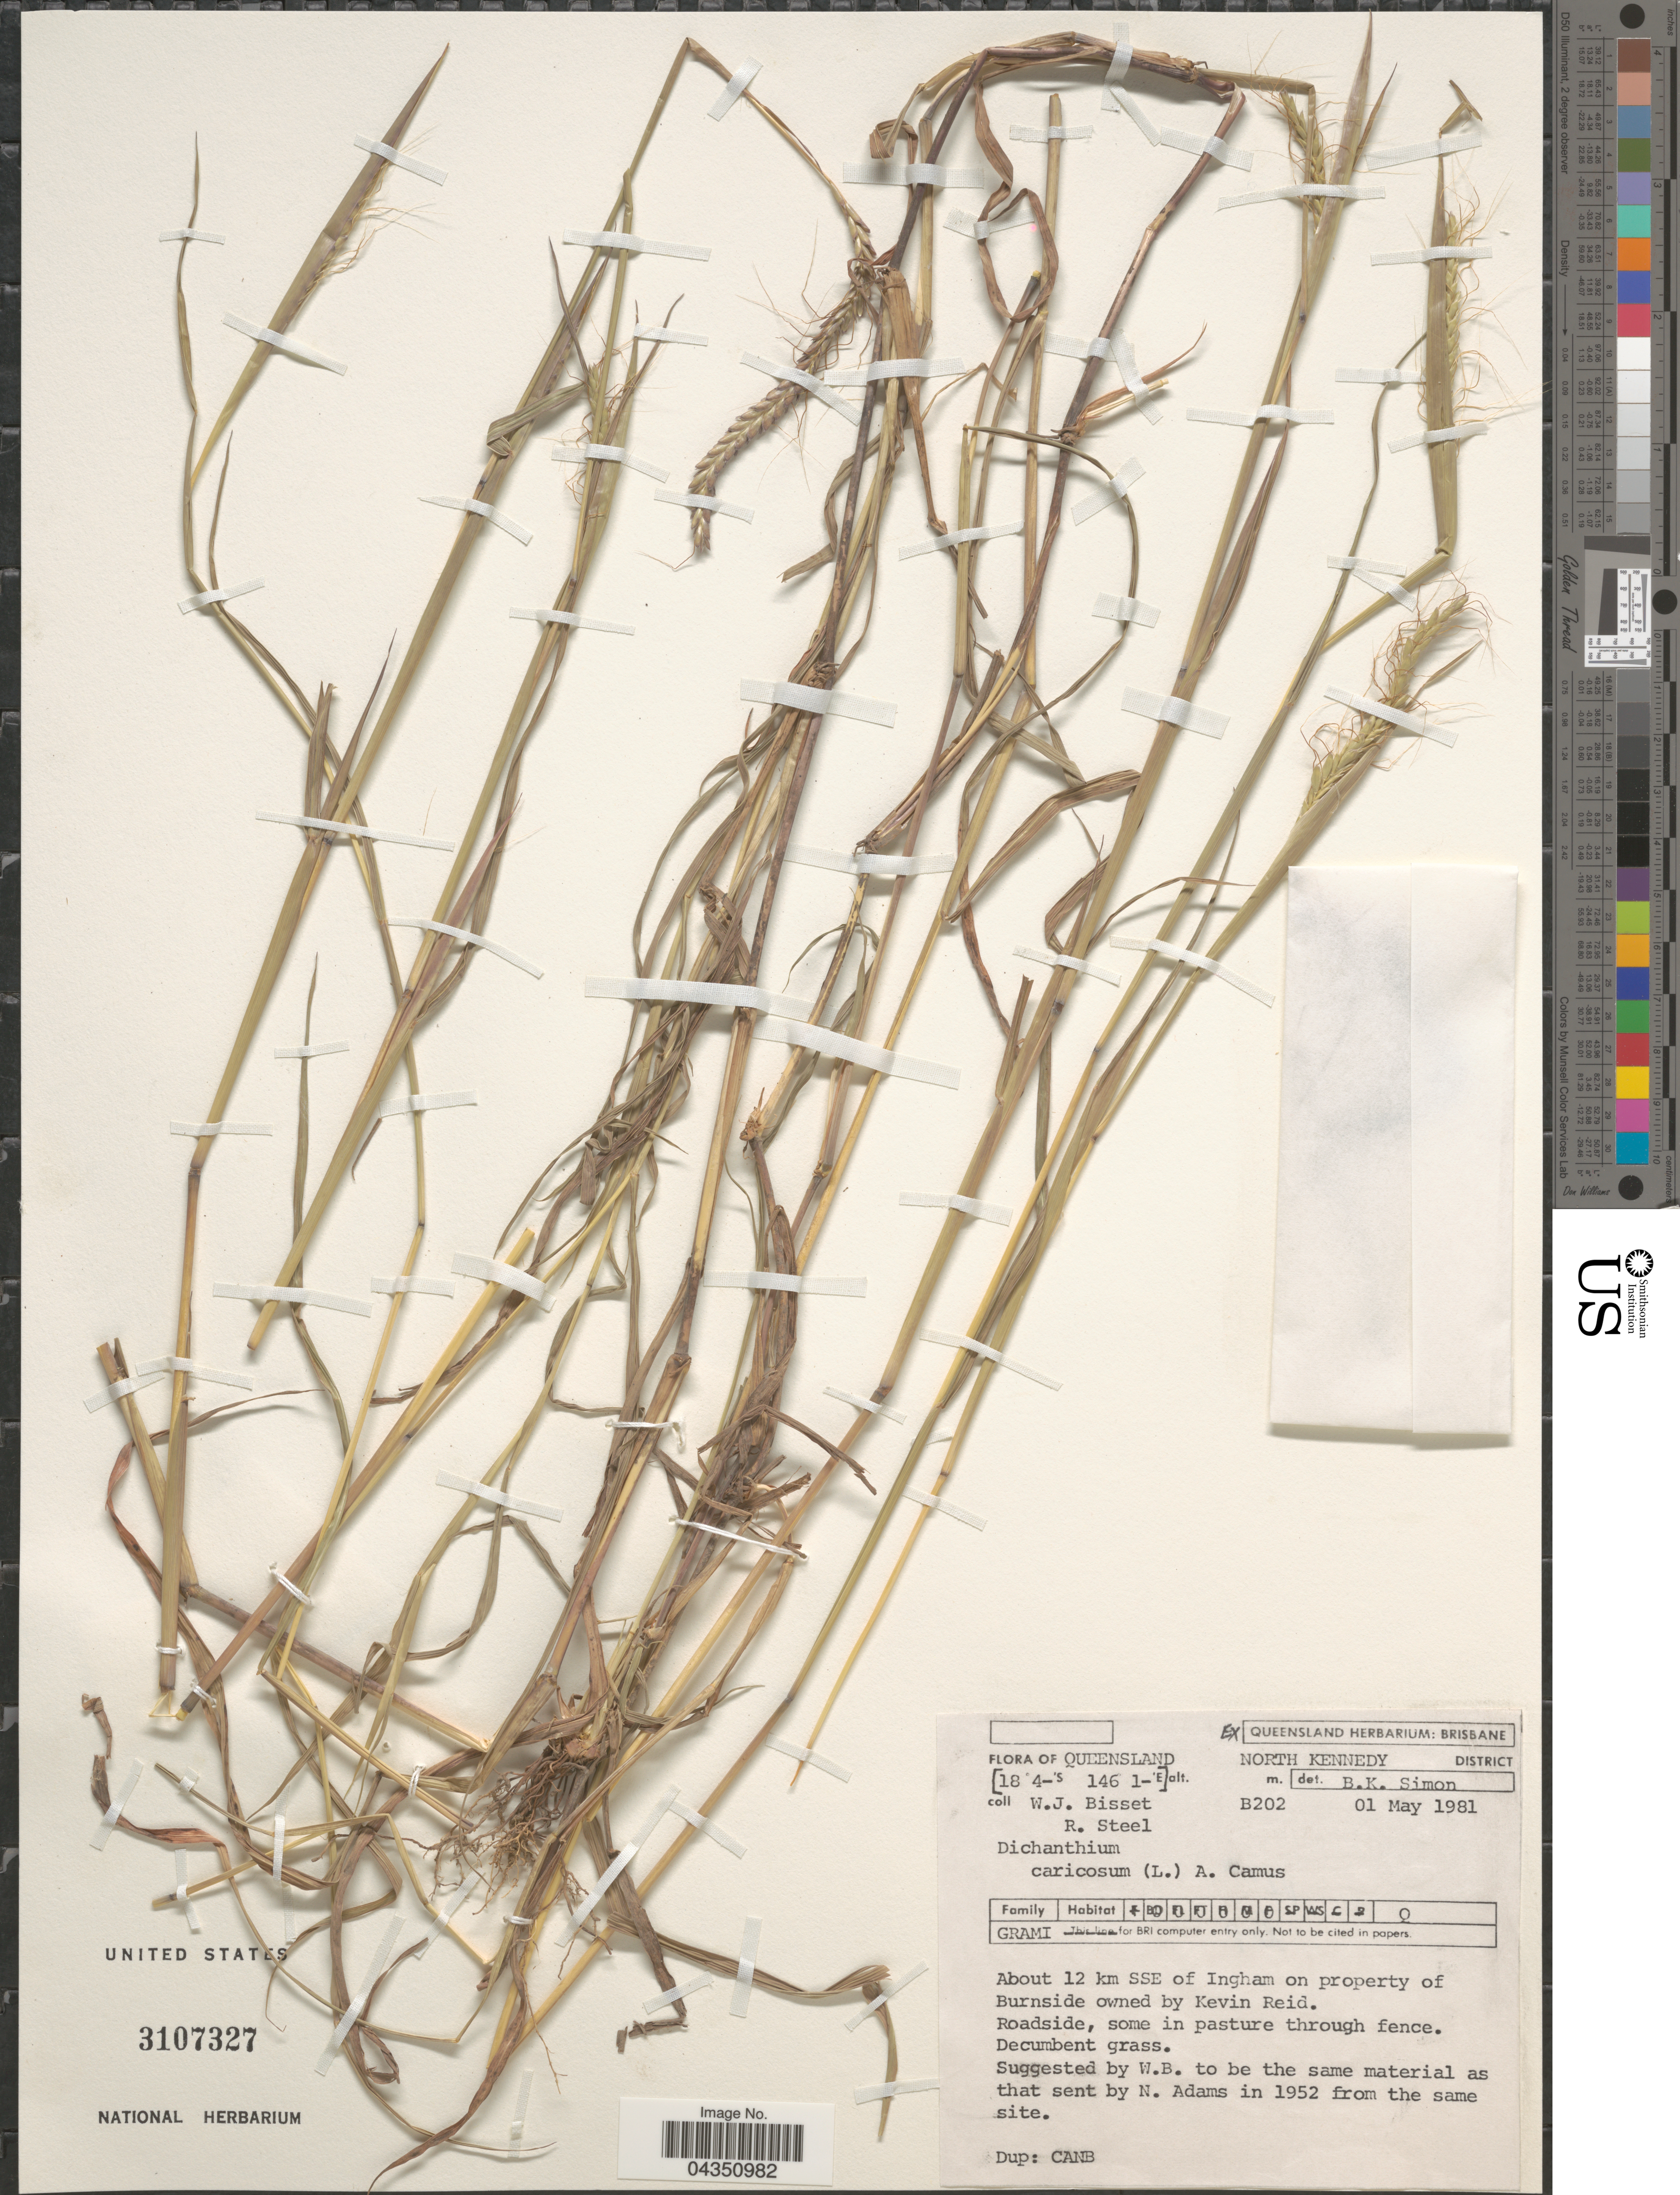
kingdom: Plantae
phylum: Tracheophyta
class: Liliopsida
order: Poales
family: Poaceae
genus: Dichanthium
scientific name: Dichanthium caricosum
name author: (L.) A. Camus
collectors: W. Bisset & R. Steel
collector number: B202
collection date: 1981-05-01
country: Australia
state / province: Queensland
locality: North Kennedy District. About 12 km SSE of Ingham on property of Burnside owned by Kevin Reid.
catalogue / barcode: US 3107327